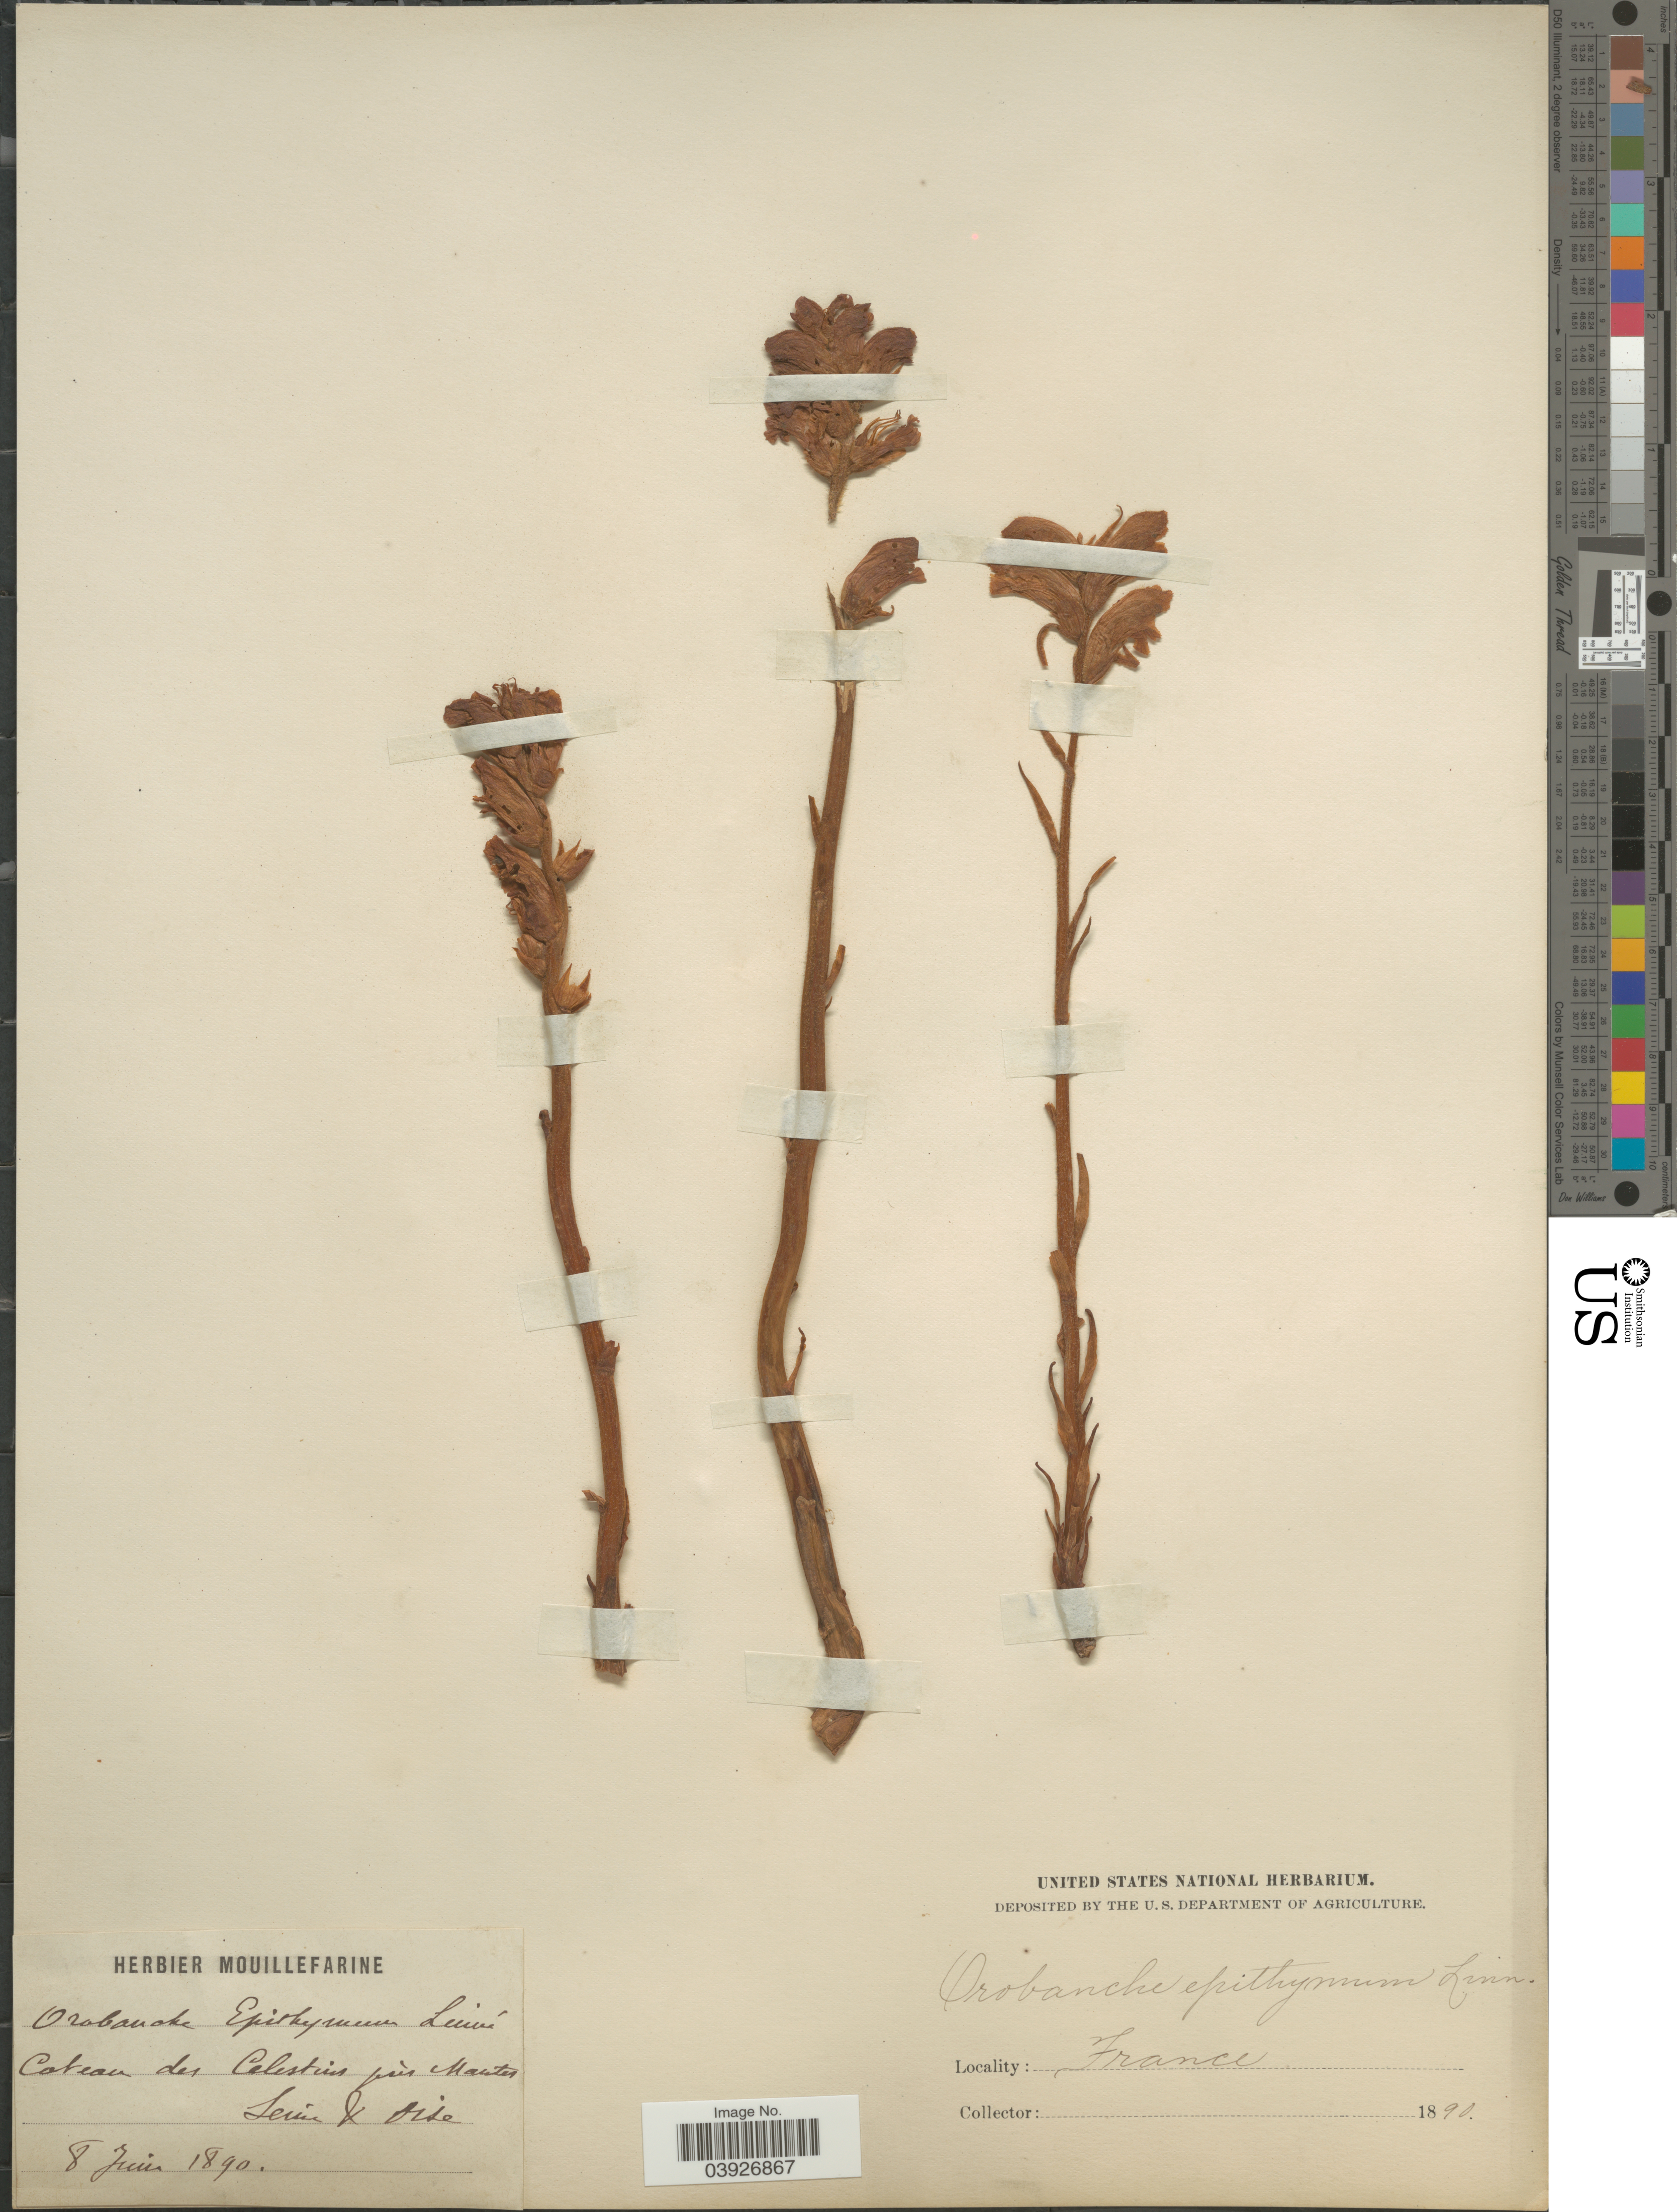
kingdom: Plantae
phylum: Tracheophyta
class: Magnoliopsida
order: Lamiales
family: Orobanchaceae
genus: Orobanche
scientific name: Orobanche epithymum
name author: DC.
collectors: ex herb. Mouillefarine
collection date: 1890-06-08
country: France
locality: Coteau des Calestins prés Mantes. [interpreted] Seine & Oise.